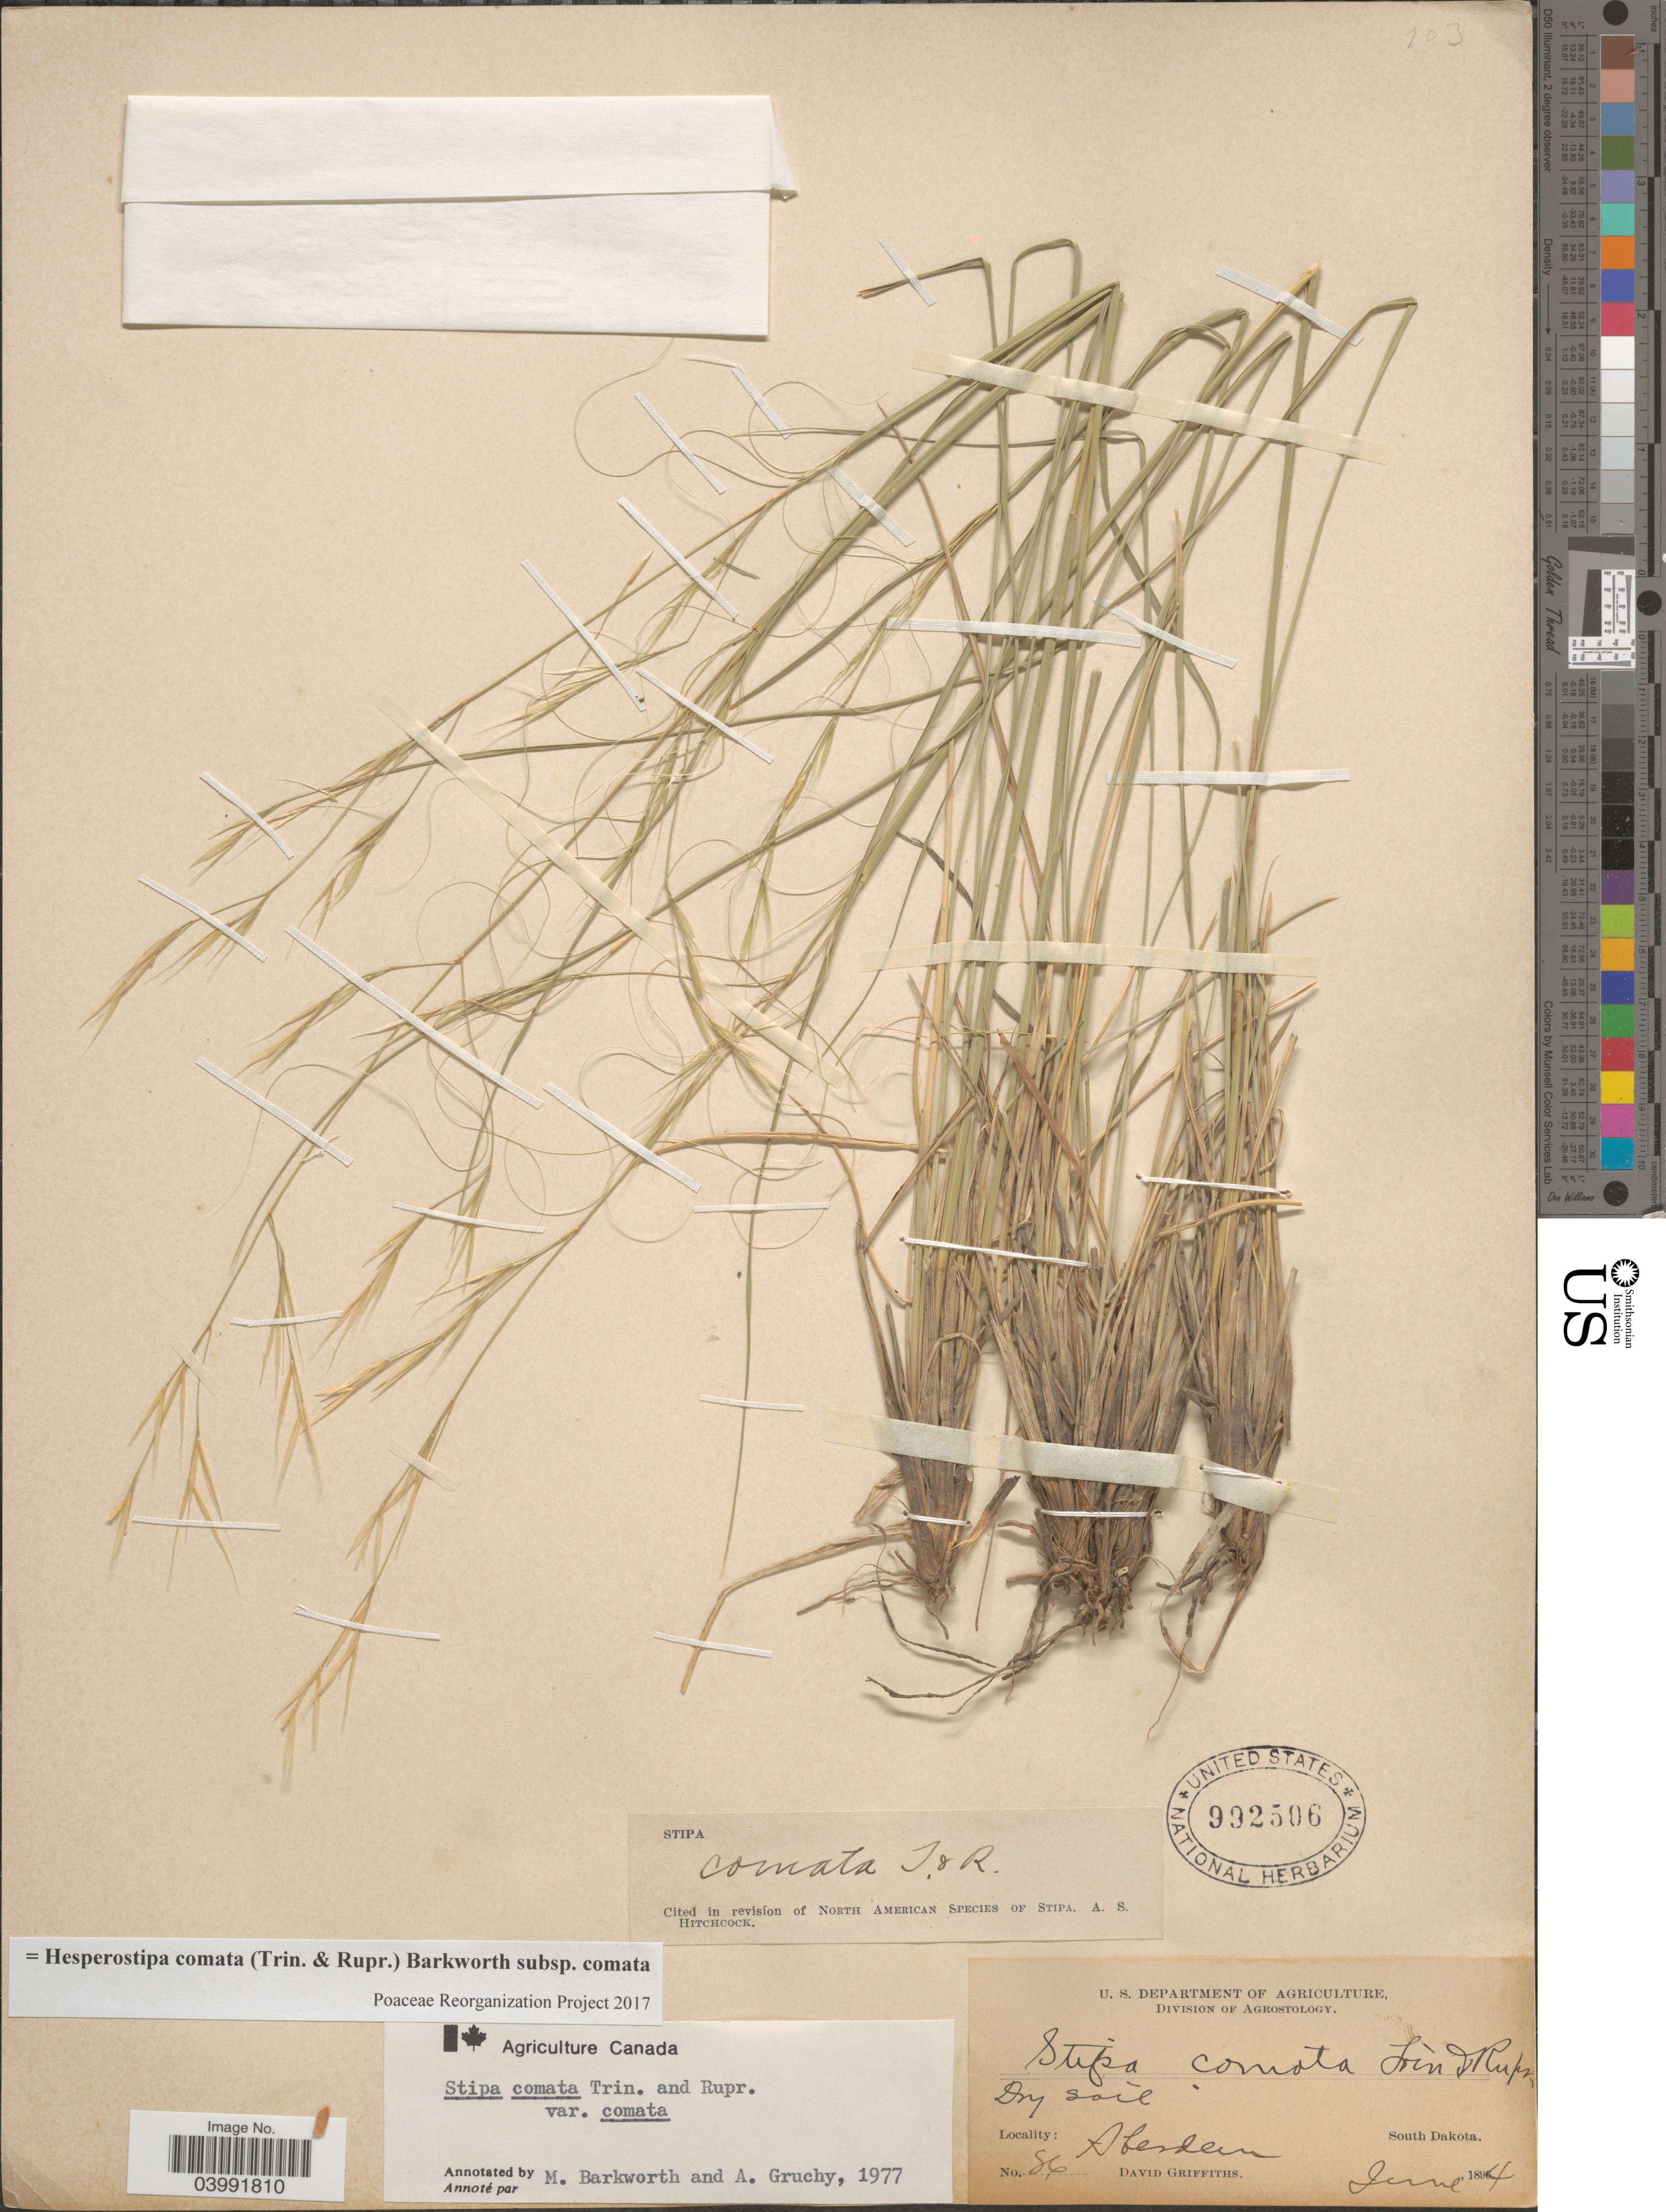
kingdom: Plantae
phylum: Tracheophyta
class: Liliopsida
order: Poales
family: Poaceae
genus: Hesperostipa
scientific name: Hesperostipa comata subsp. comata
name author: (Trin. & Rupr.) Barkworth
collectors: D. Griffiths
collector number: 86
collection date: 1894-06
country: United States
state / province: South Dakota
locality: Dry soil. Aberdeen.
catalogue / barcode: US 992506